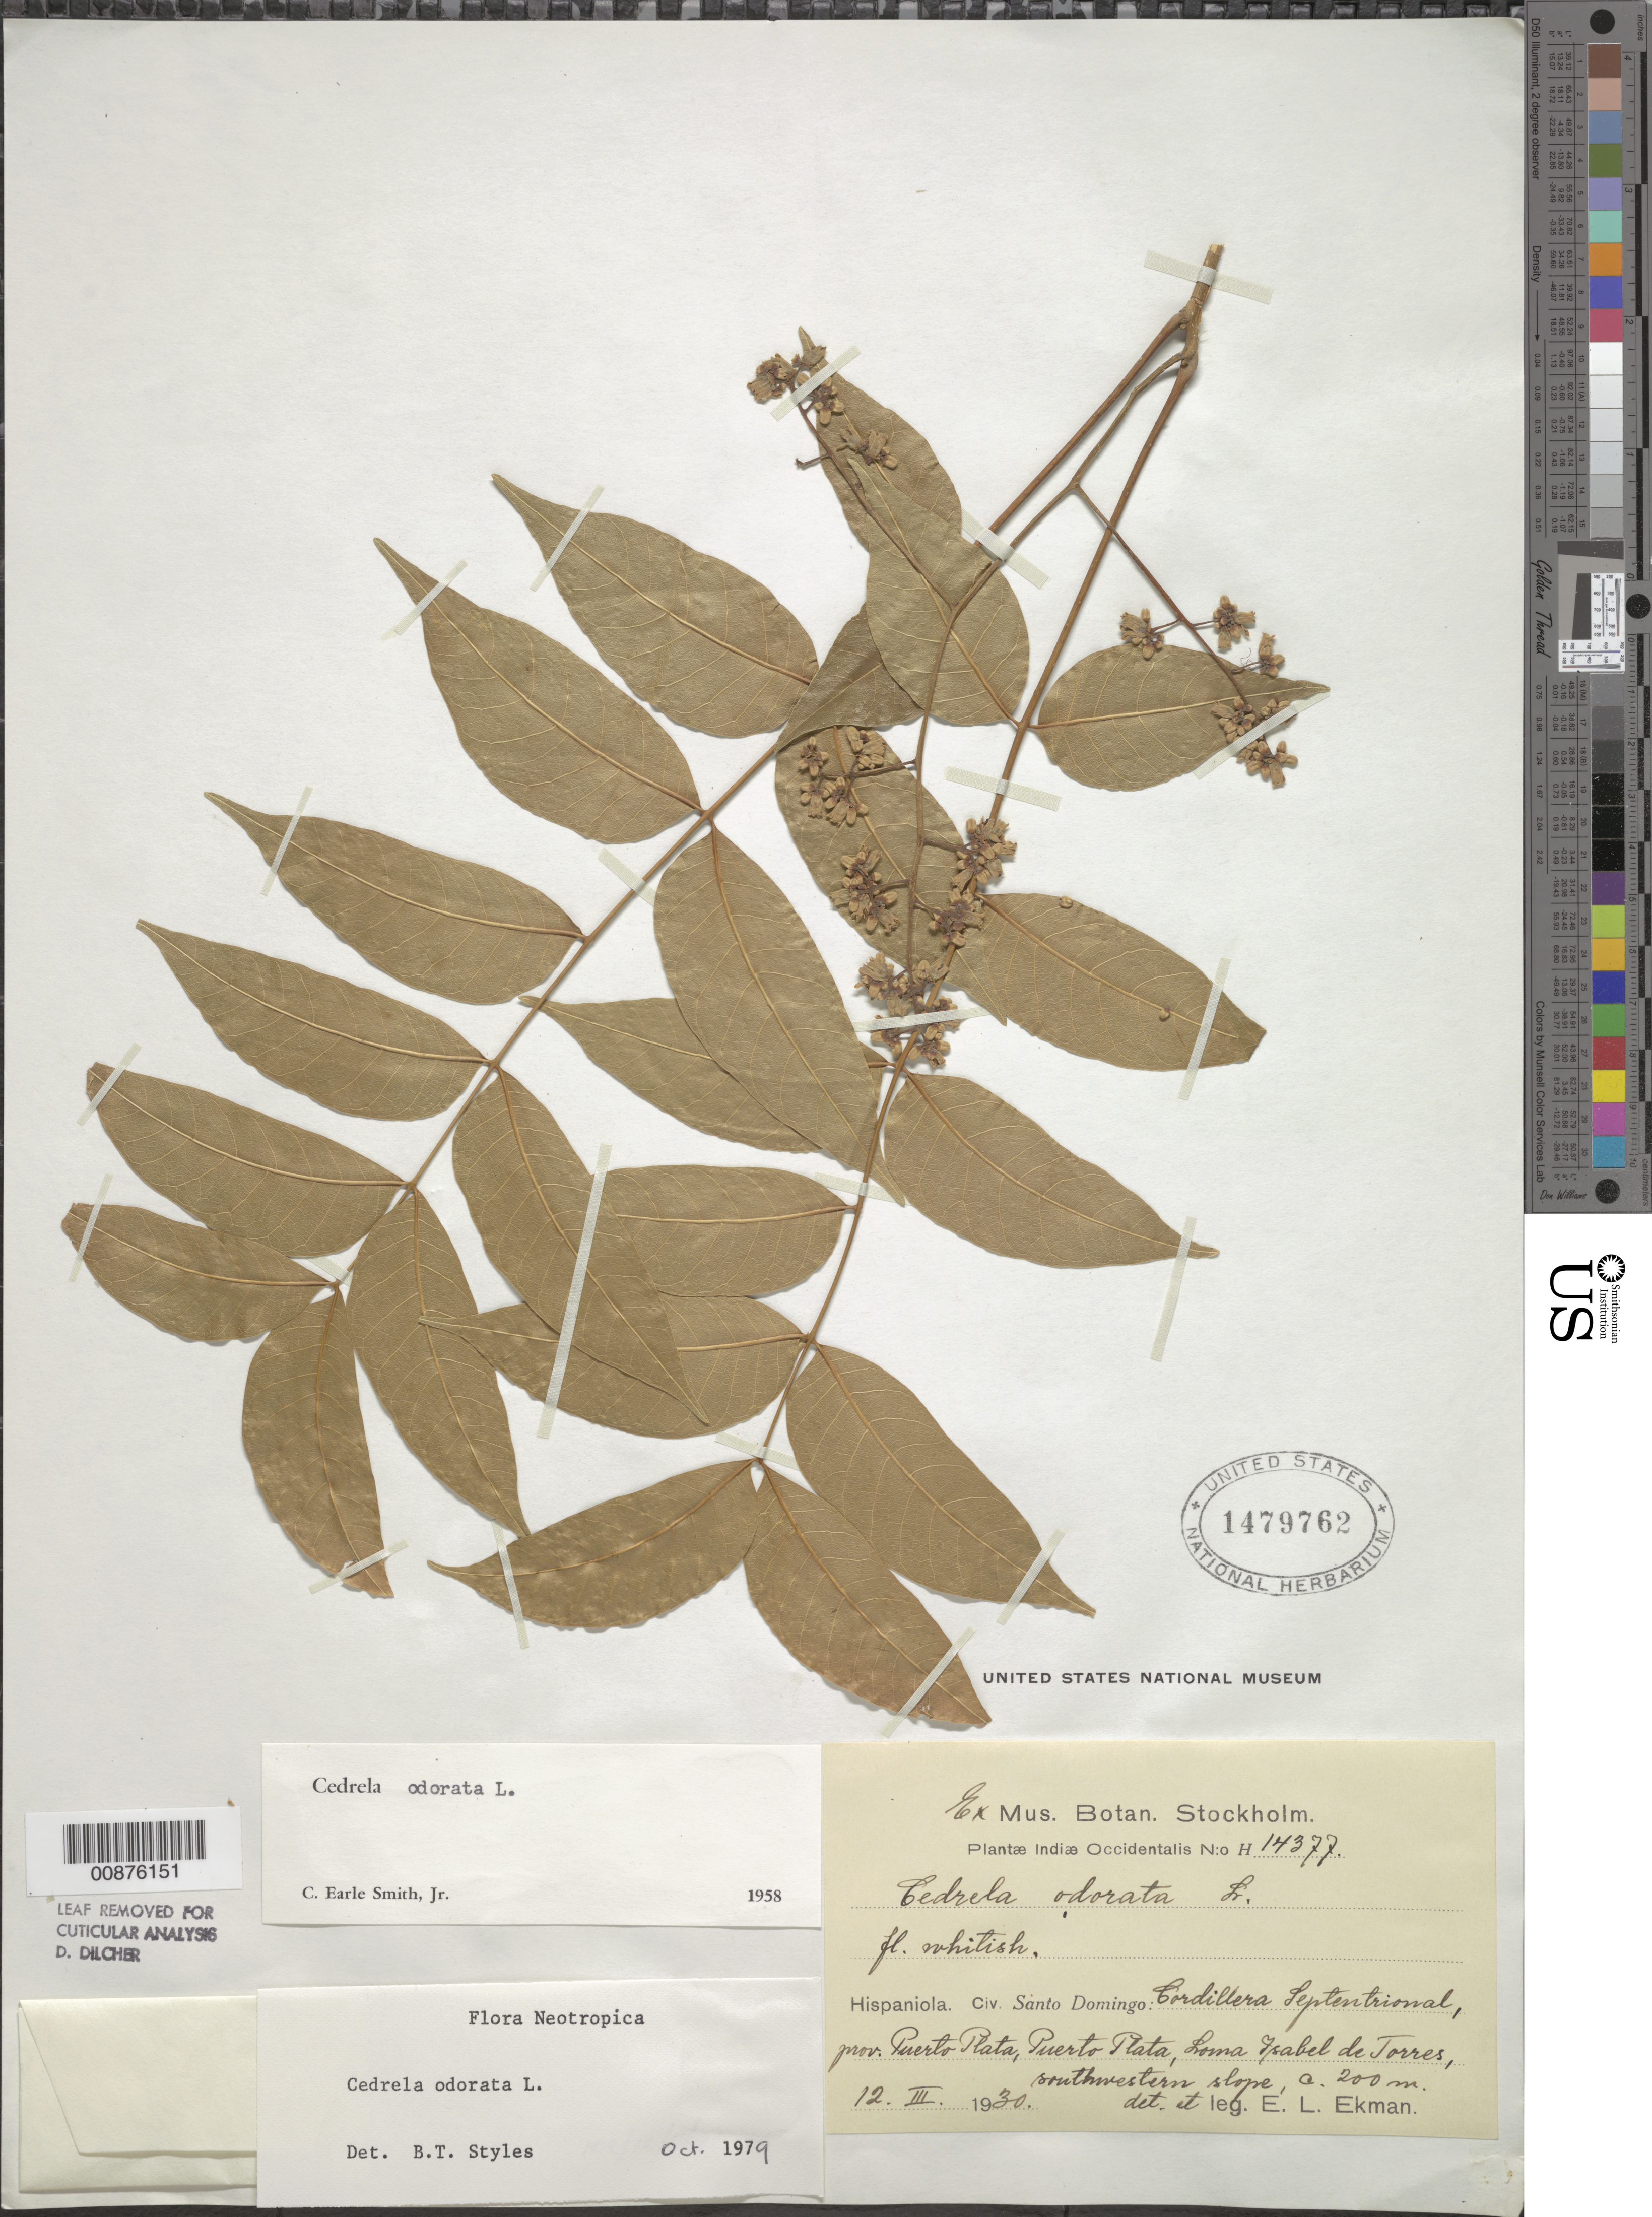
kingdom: Plantae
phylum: Tracheophyta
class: Magnoliopsida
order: Sapindales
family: Meliaceae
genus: Cedrela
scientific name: Cedrela odorata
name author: L.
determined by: Styles, B. T.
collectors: E. L. Ekman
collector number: H 14377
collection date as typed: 12 Mar 1930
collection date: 1930-03-12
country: Dominican Republic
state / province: Puerto Plata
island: Hispaniola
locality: Cordillera Septentrional, Puerto Plata, Loma Isabel de Torres, southwestern slope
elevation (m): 200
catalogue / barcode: US 1479762